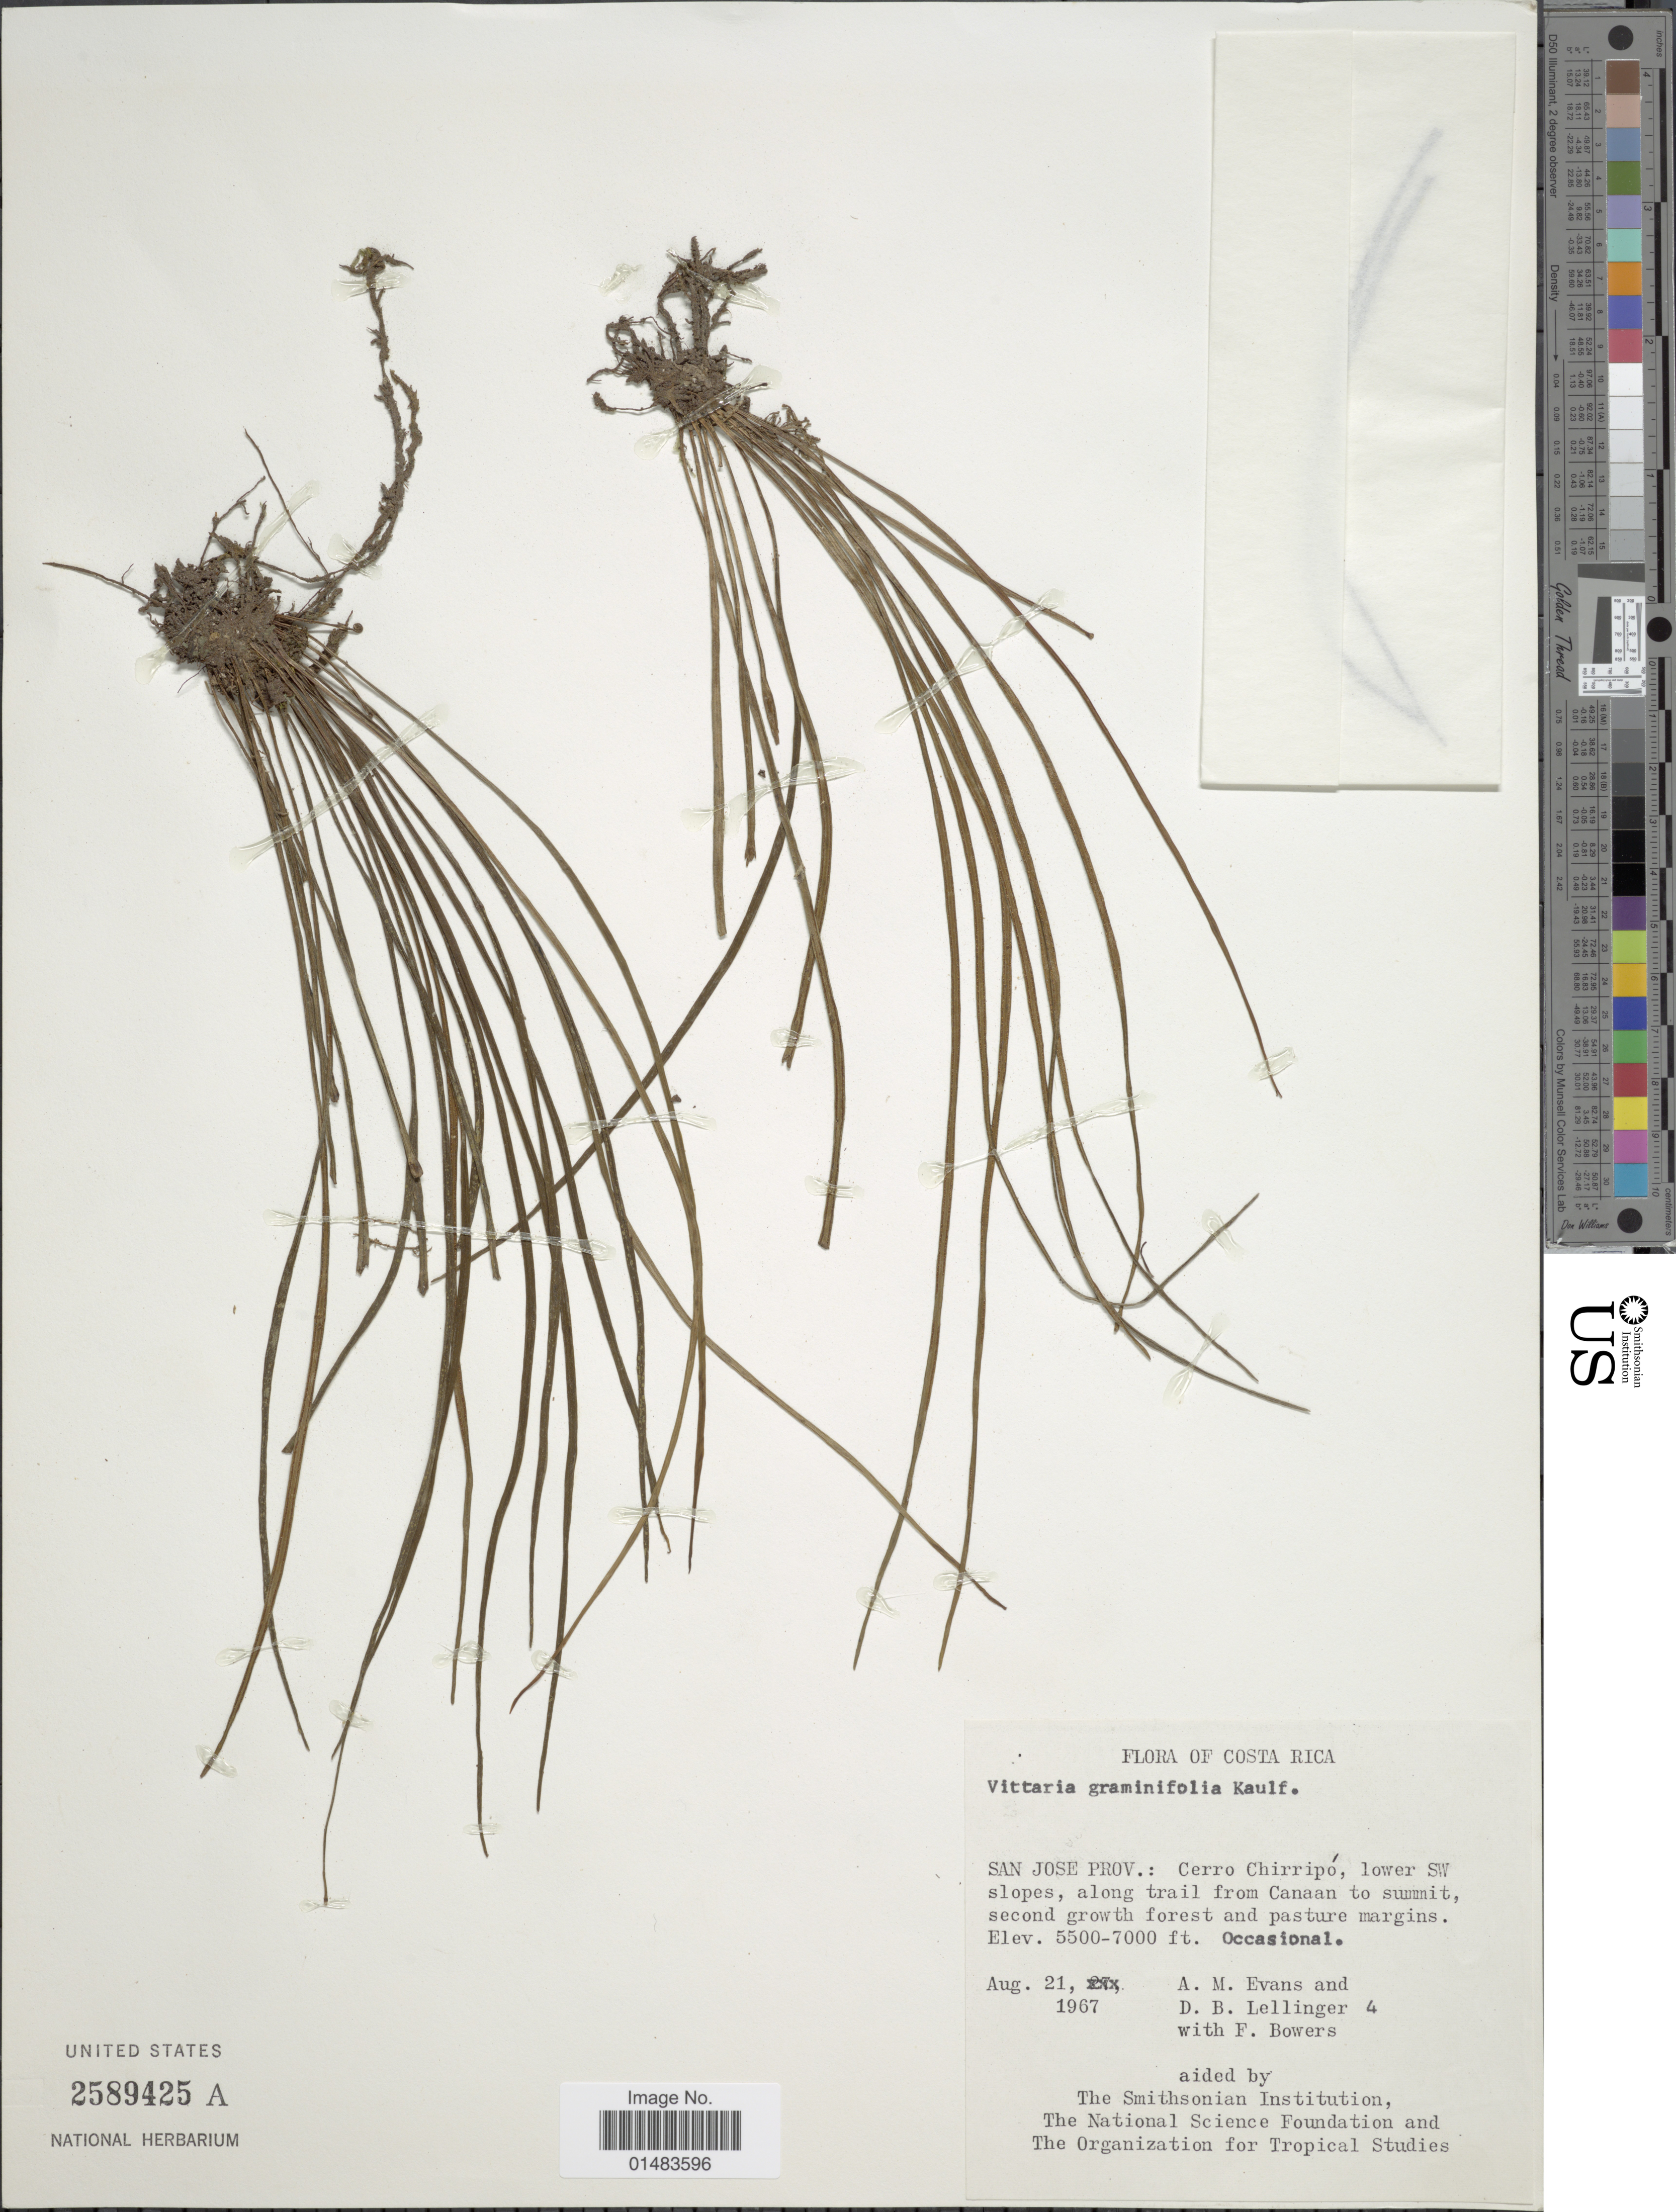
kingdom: Plantae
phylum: Tracheophyta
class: Polypodiopsida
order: Polypodiales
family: Pteridaceae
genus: Vittaria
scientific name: Vittaria graminifolia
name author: Kaulf.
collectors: A. M. Evans, D. B. Lellinger & F. Bowers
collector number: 4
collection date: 1967-08-21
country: Costa Rica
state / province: San José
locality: Costa Rica, Cerro Chirripo, lower SW slopes, along trail from Canaan to summit, second growth forest and pasture margins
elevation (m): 1676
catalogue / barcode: US 2589425A